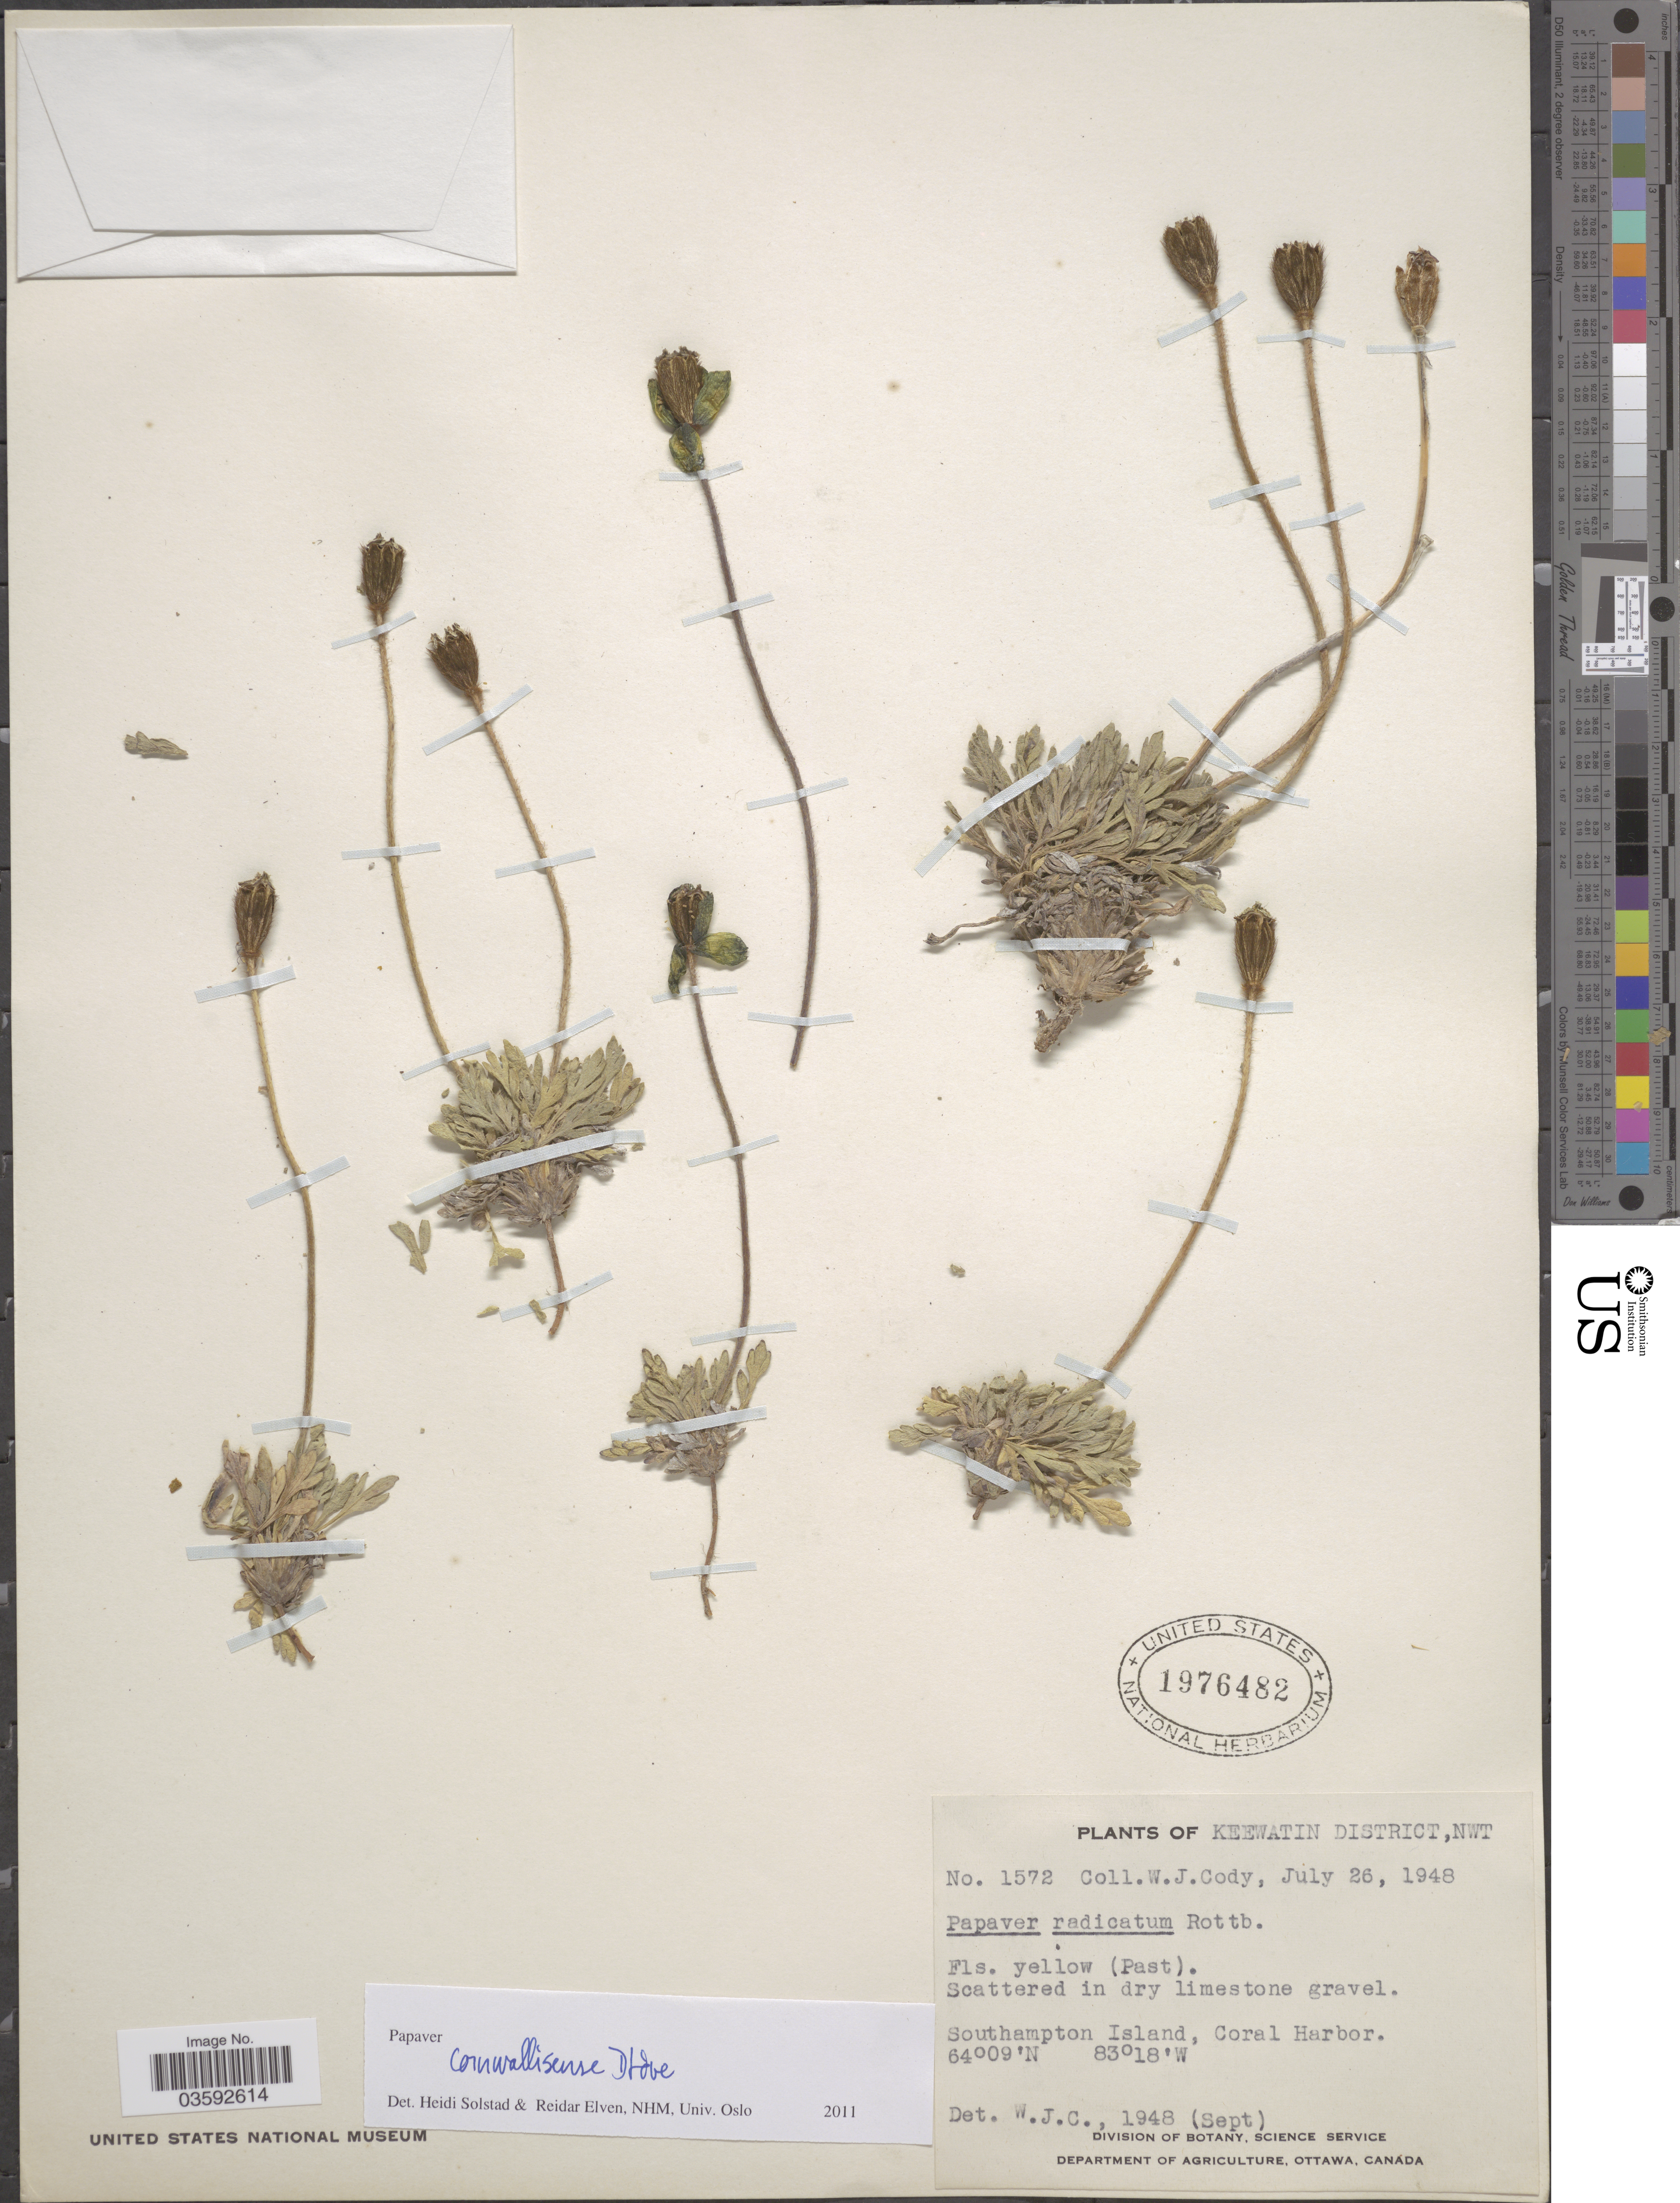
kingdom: Plantae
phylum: Tracheophyta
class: Magnoliopsida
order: Ranunculales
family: Papaveraceae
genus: Papaver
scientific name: Papaver cornwallisense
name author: D. Löve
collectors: W. Cody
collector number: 1572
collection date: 1948-07-26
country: Canada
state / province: Northwest Territories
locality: Keewatin District. Southampton Island, Coral Harbor.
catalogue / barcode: US 1976482